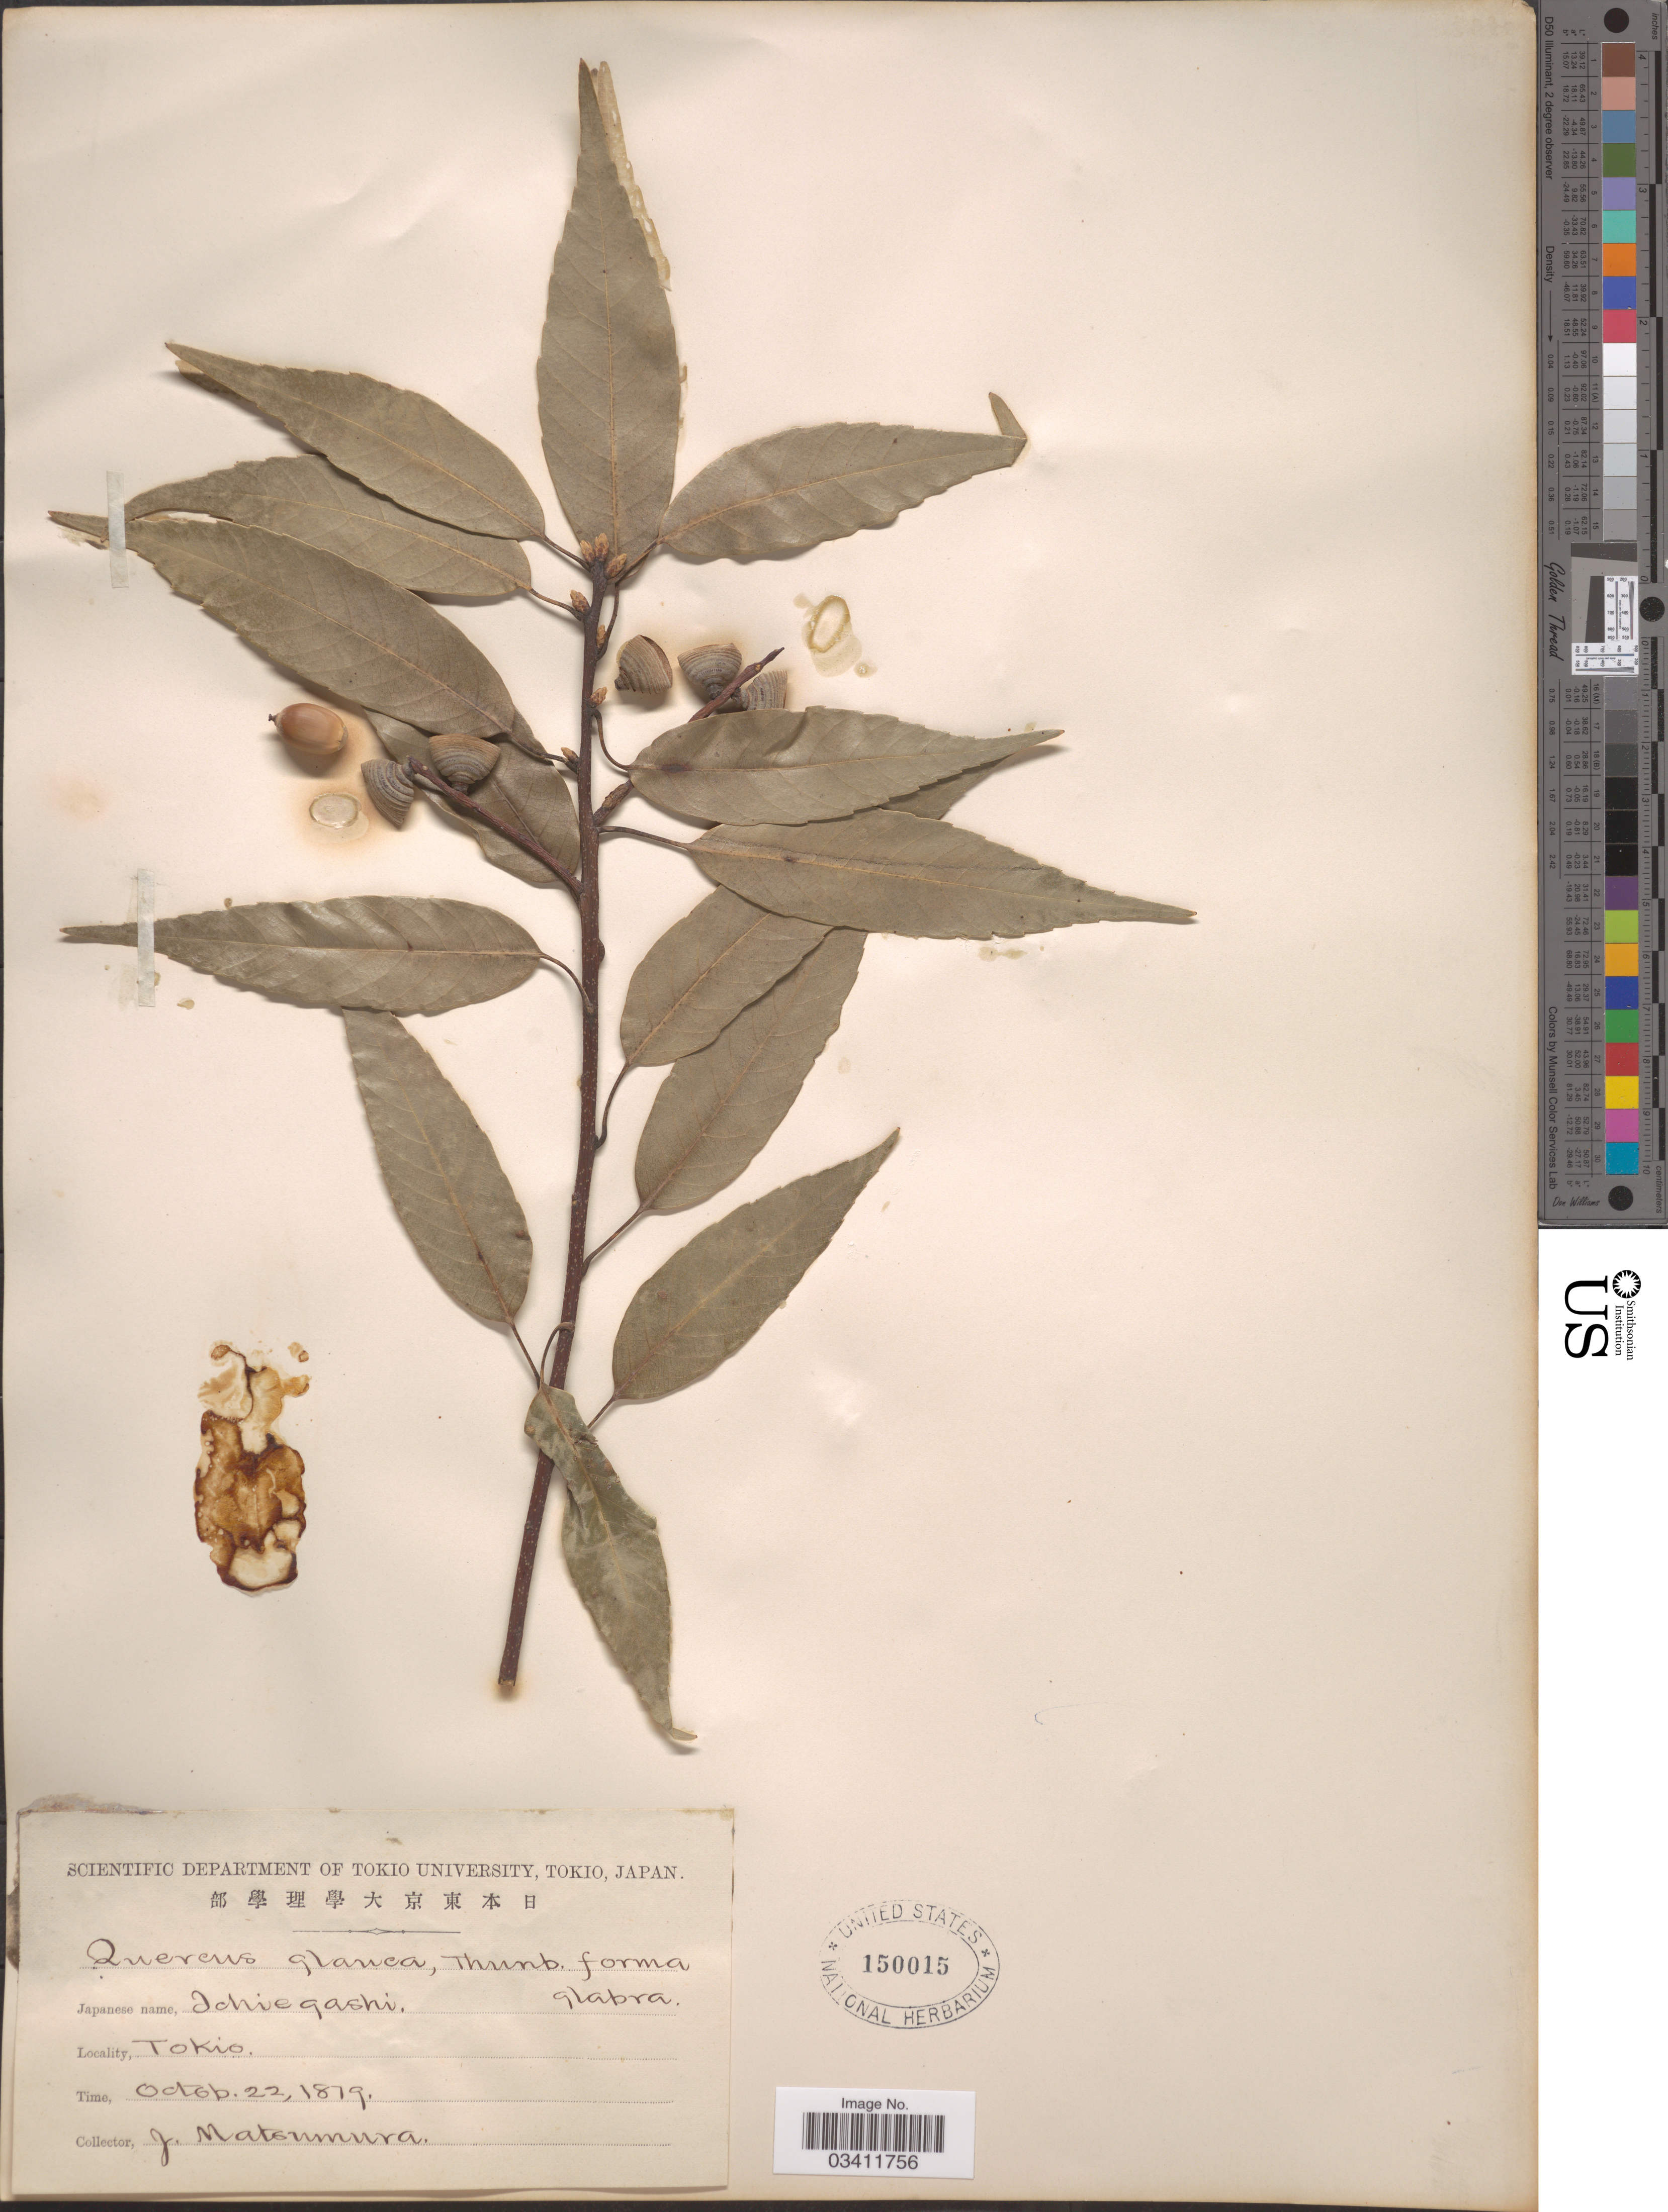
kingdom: Plantae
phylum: Tracheophyta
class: Magnoliopsida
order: Fagales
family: Fagaceae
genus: Quercus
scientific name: Quercus glauca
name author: Thunb.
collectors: J. Matsumura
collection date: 1879-10-22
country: Japan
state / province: Tokyo, Federal City of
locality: Tokio.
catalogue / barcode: US 150015